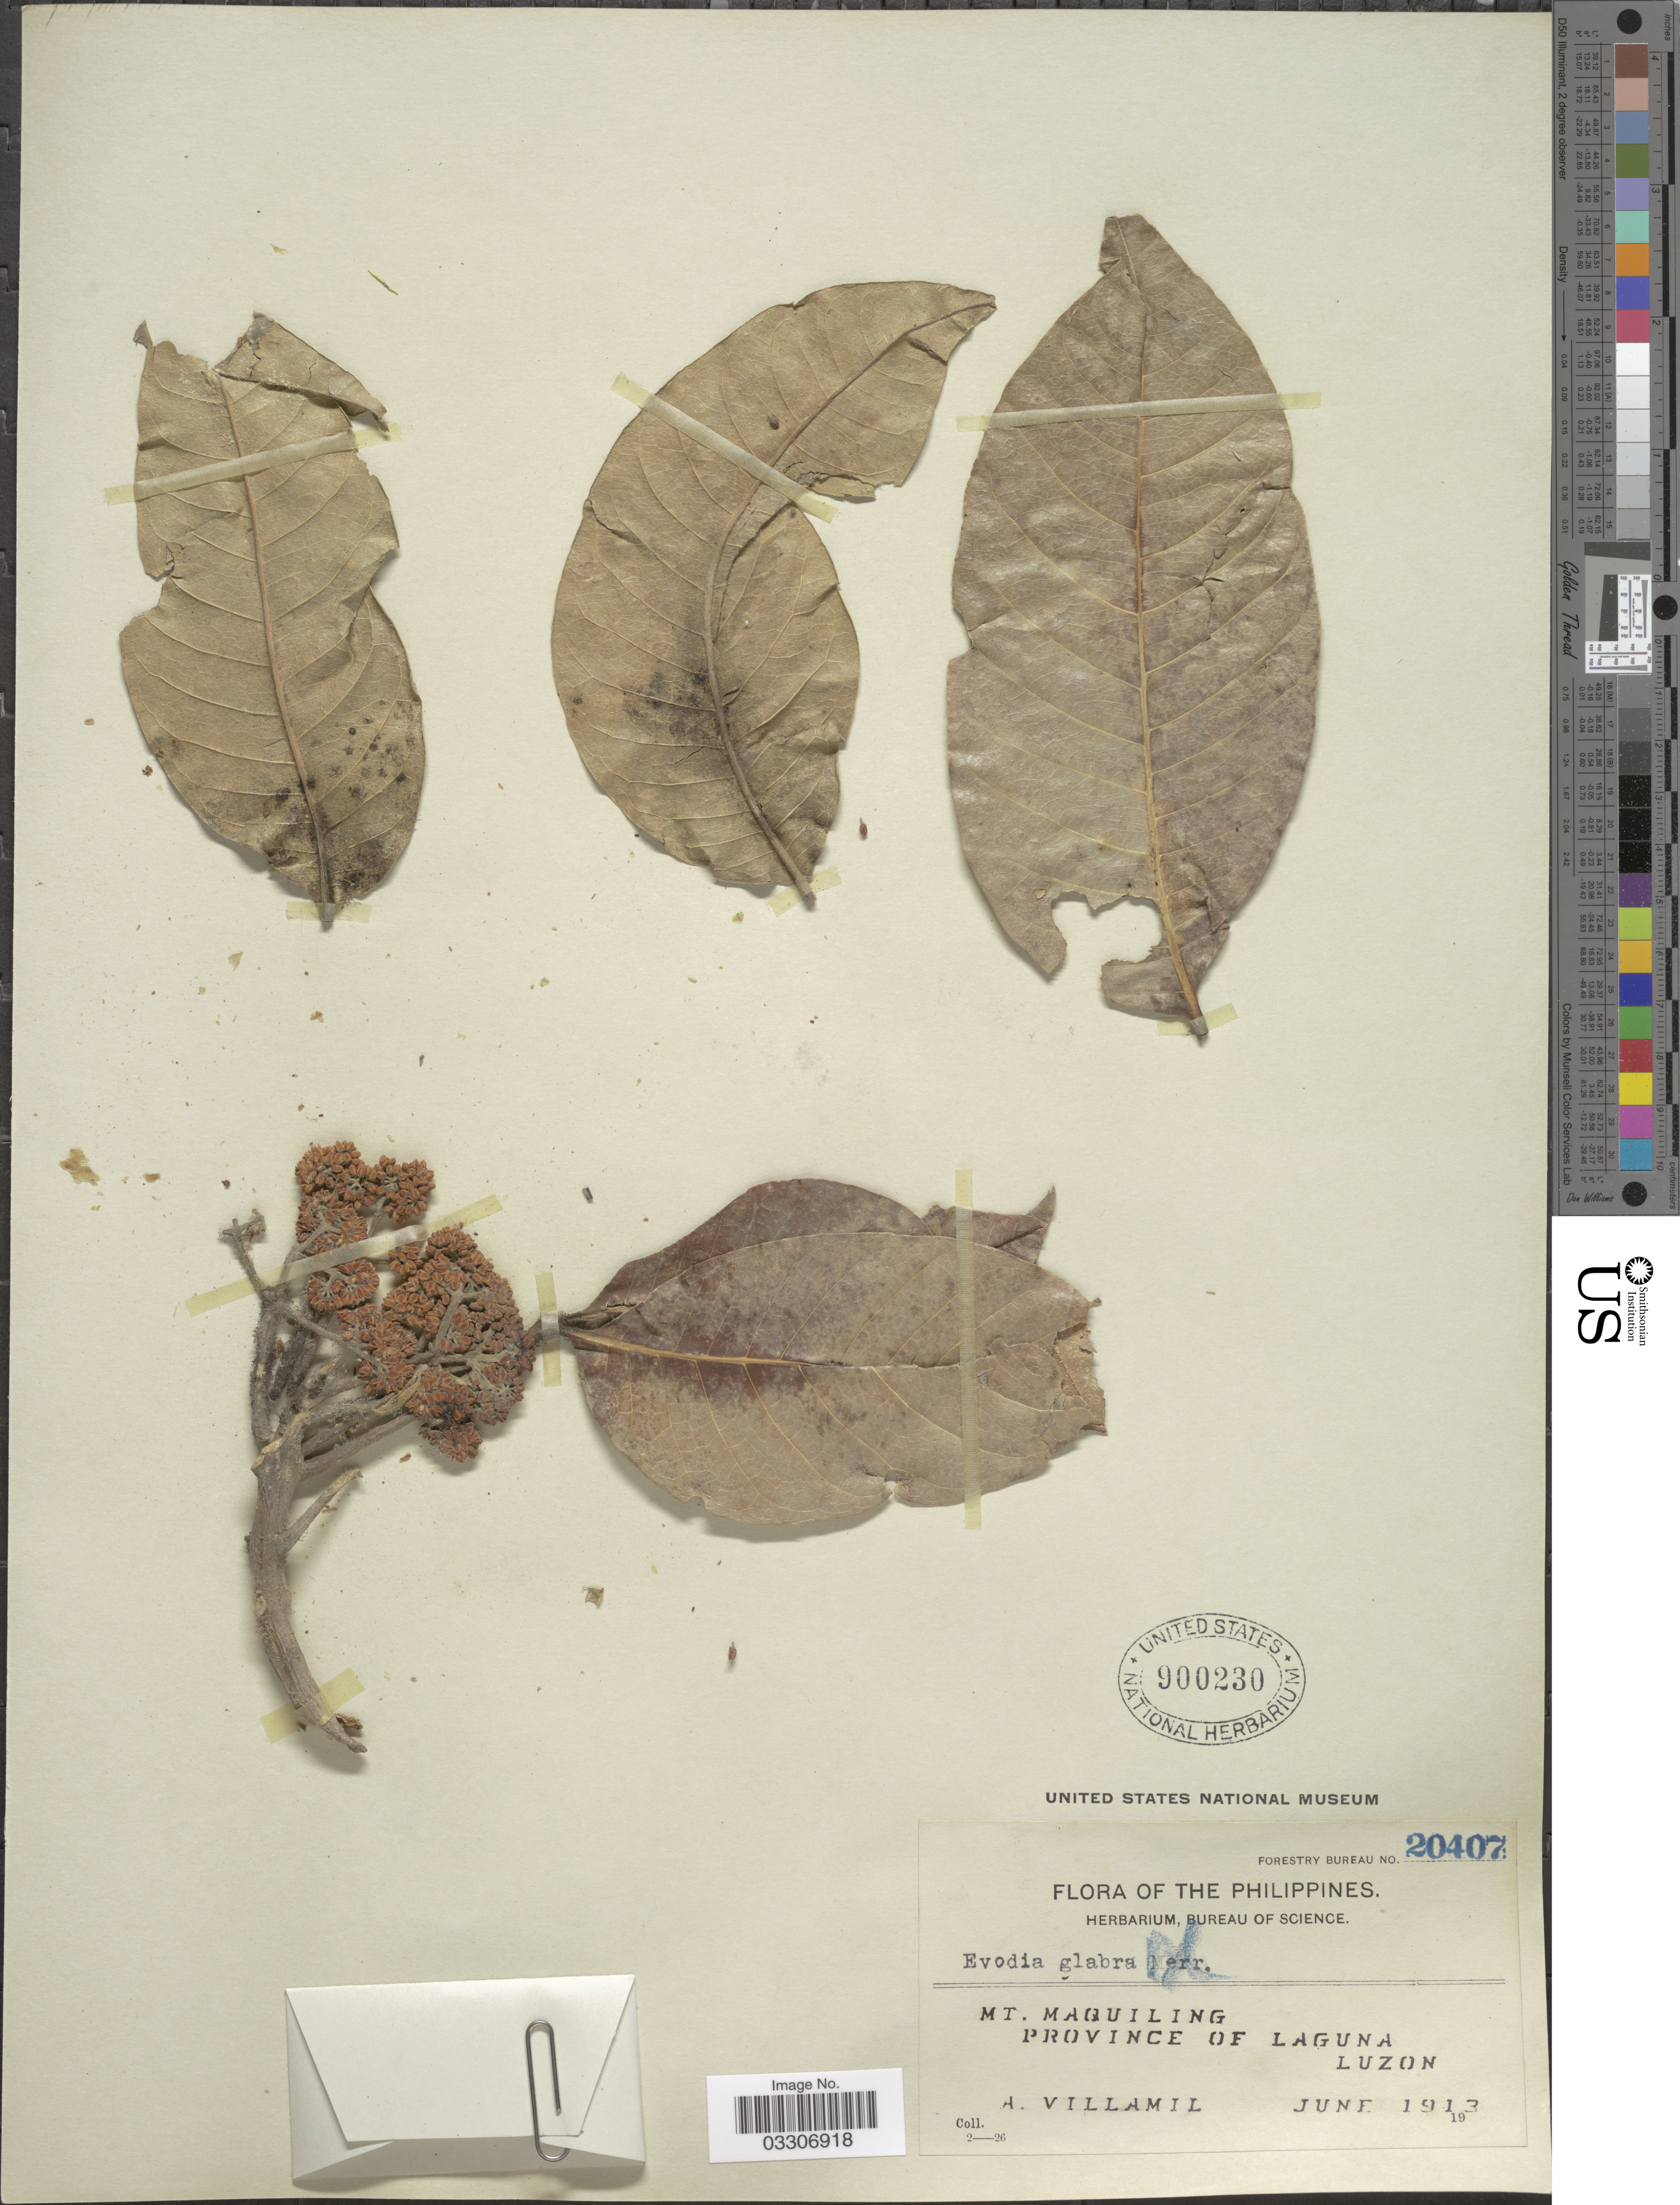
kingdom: Plantae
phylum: Tracheophyta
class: Magnoliopsida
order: Sapindales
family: Rutaceae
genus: Melicope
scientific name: Melicope confusa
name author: (Merr.) P.S. Liu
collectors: A. Villamil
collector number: Forestry Bureau 20407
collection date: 1913-06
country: Philippines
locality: Mt. Maquiling, Province of Laguna, Luzon.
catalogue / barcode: US 900230